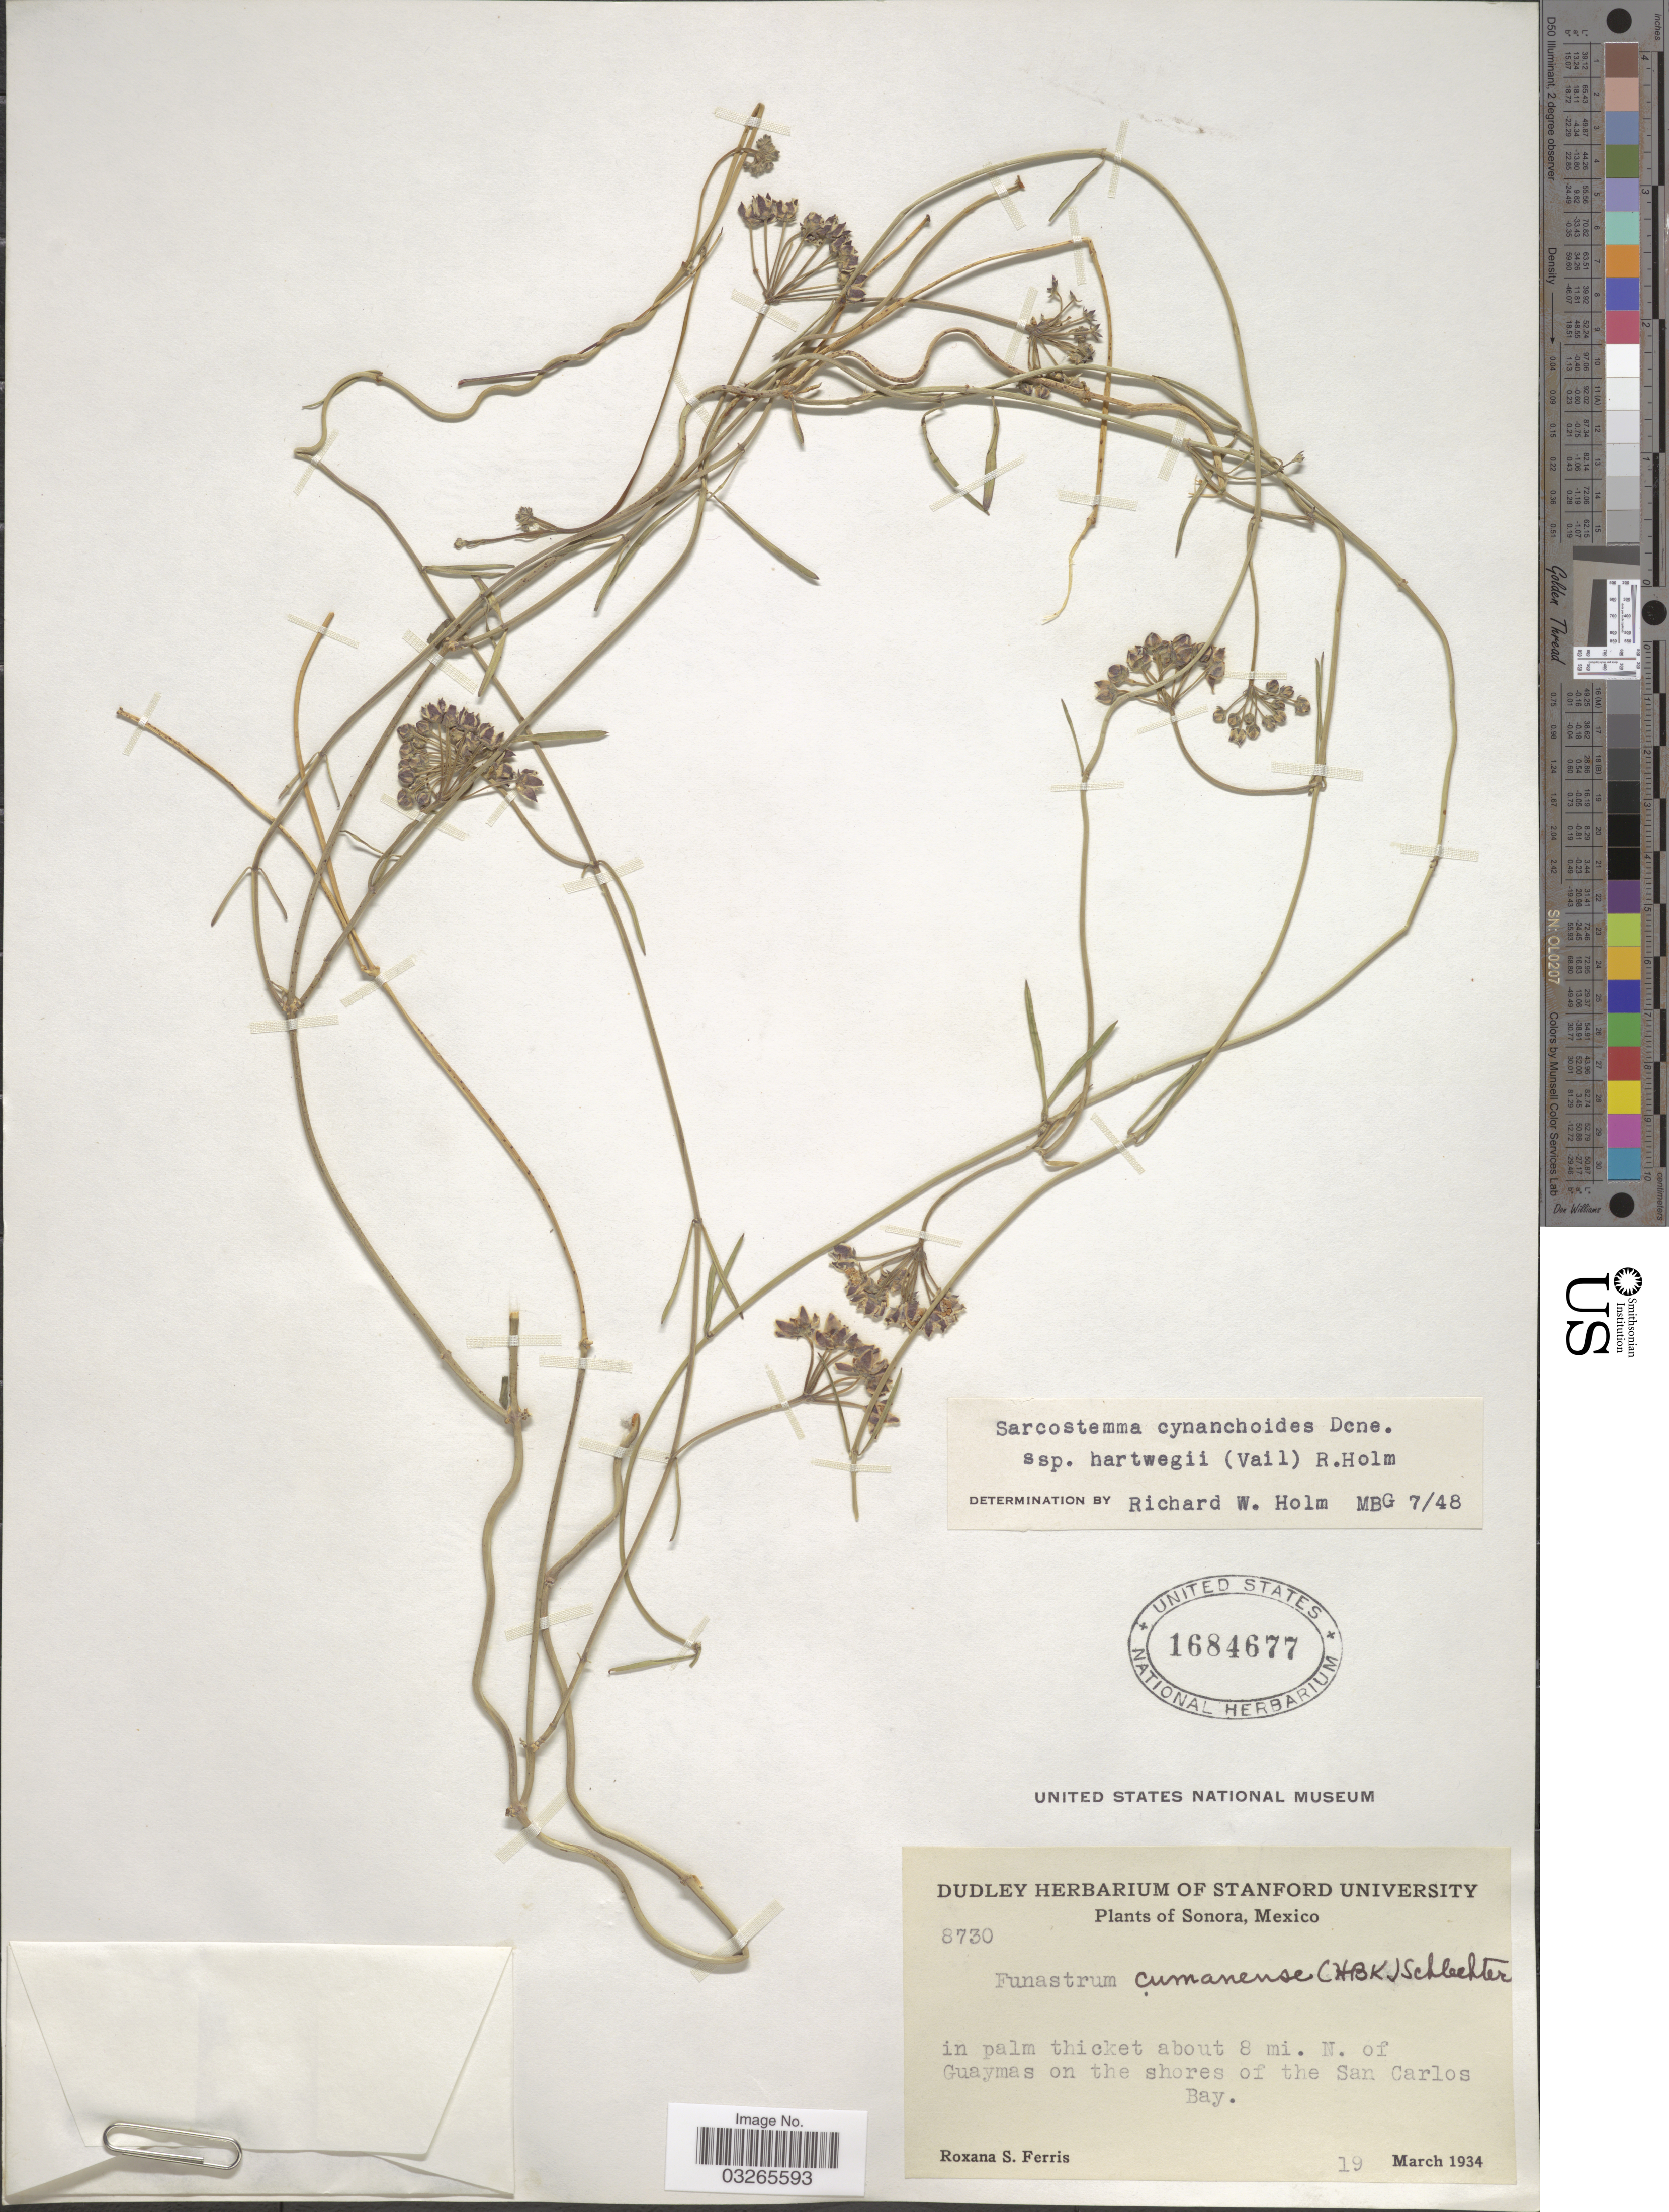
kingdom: Plantae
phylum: Tracheophyta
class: Magnoliopsida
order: Gentianales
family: Apocynaceae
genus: Sarcostemma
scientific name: Sarcostemma cynanchoides subsp. hartwegii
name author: (Vail) R.W. Holm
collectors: R. S. Ferris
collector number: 8730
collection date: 1934-03-19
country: Mexico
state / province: Sonora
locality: In palm thicket about 8 mi. N. of Guaymas on the shores of the San Carlos Bay.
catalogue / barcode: US 1684677